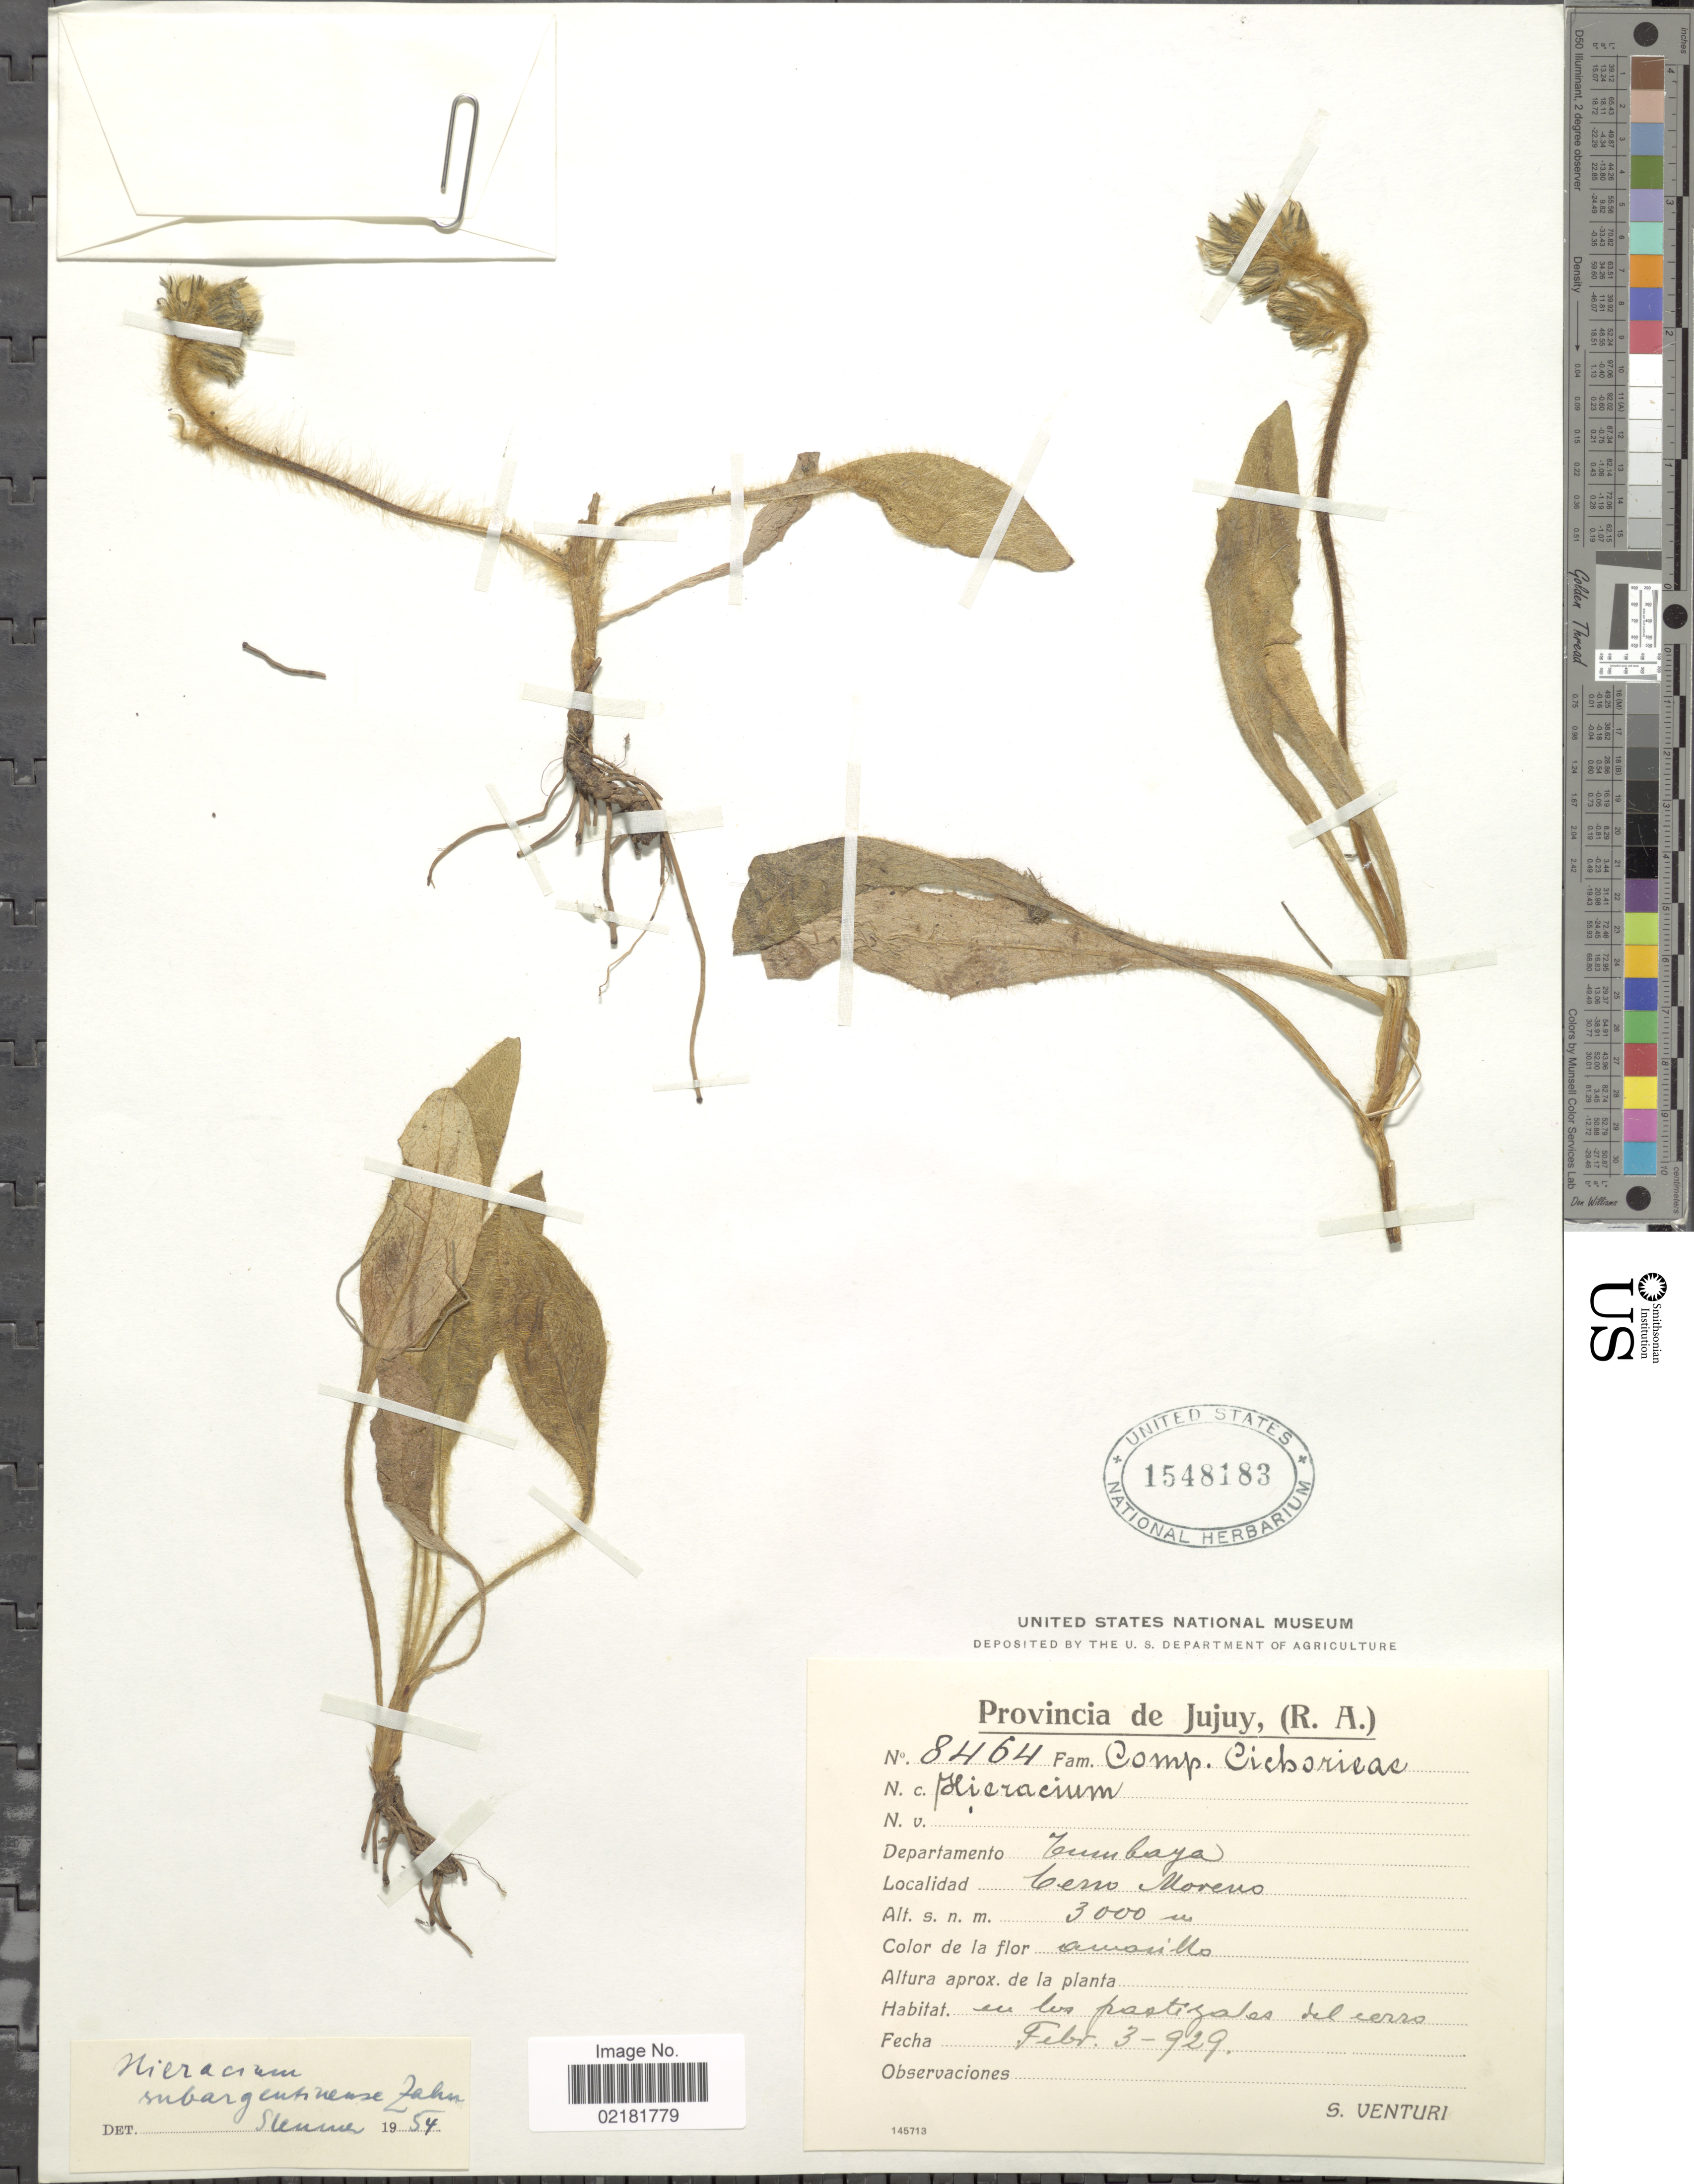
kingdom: Plantae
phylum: Tracheophyta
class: Magnoliopsida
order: Asterales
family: Asteraceae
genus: Hieracium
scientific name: Hieracium jubatum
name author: Fr.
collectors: S. Venturi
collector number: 8464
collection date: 1929-02-03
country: Argentina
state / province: Jujuy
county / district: Tumbaya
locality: Cerro Moreno.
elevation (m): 3000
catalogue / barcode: US 1548183